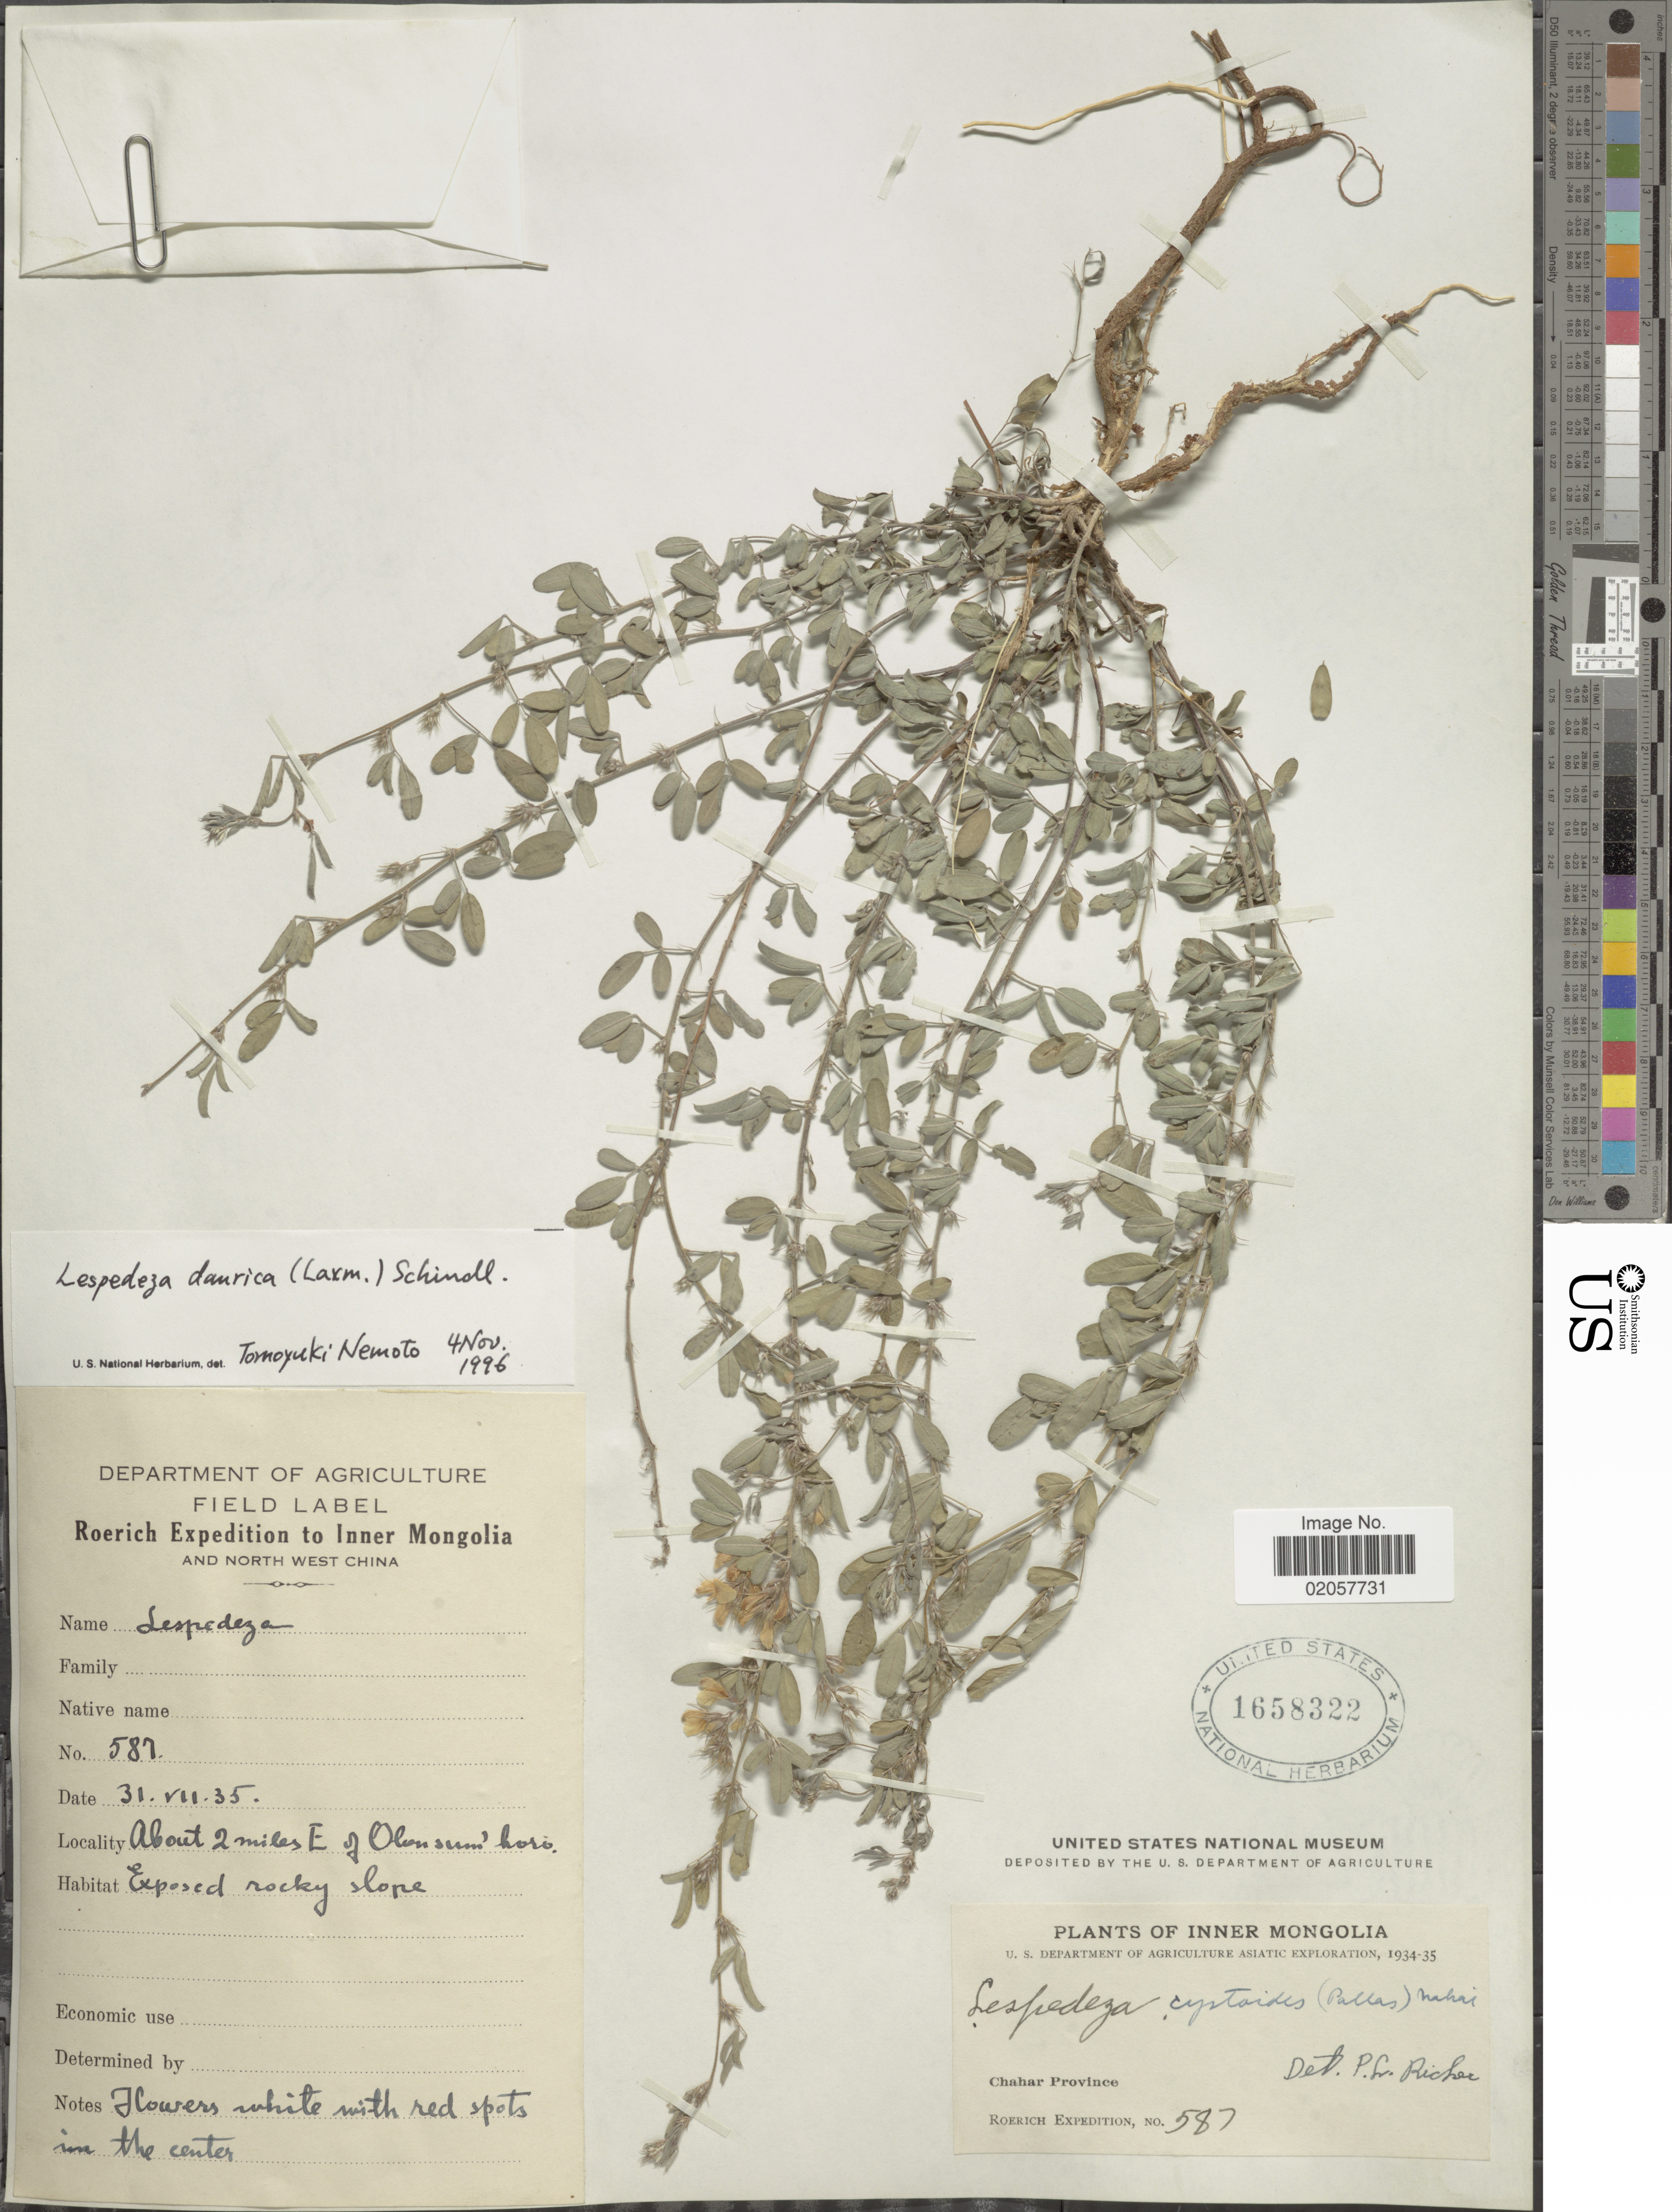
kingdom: Plantae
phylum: Tracheophyta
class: Magnoliopsida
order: Fabales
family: Fabaceae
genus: Lespedeza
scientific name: Lespedeza davurica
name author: (Laxm.) Schindl.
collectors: Roerich Expedition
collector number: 587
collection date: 1935-07-31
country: China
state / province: Nei Monggol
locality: Inner Mongolia, Chahar Province, about 2 miles of Olunsum'horo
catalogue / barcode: US 1658322